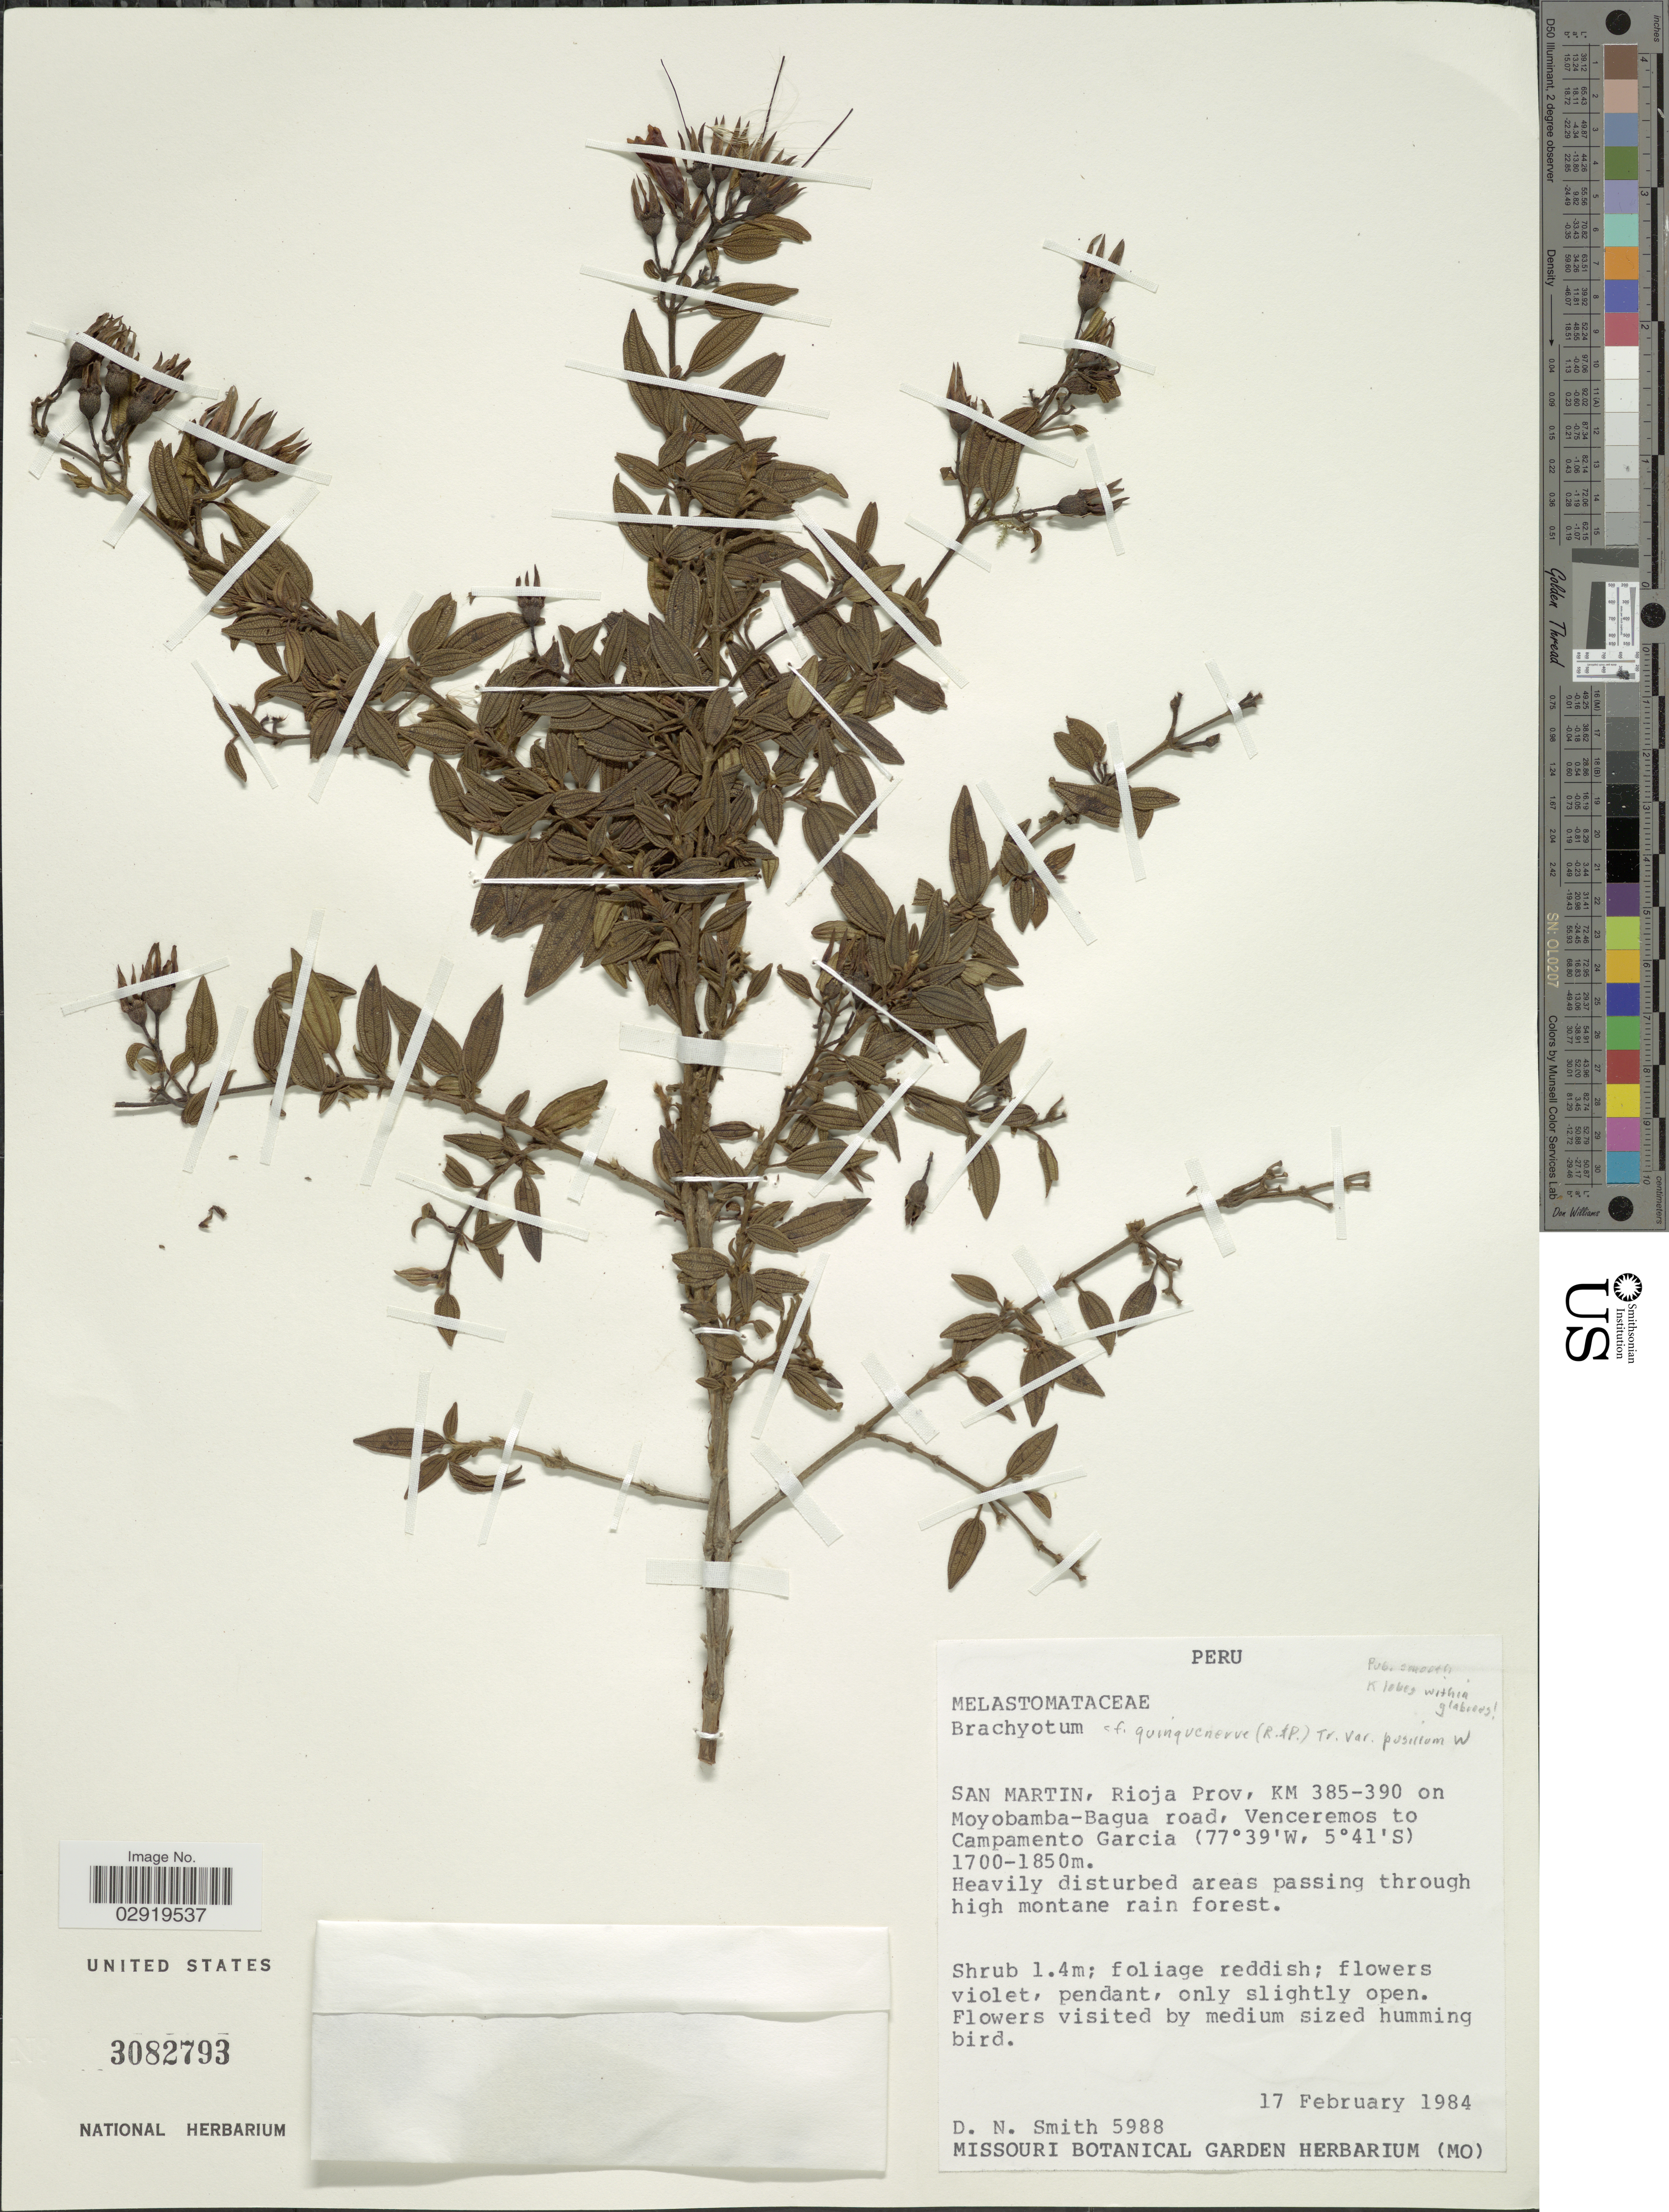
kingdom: Plantae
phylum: Tracheophyta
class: Magnoliopsida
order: Myrtales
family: Melastomataceae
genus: Brachyotum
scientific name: Brachyotum sp.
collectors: D. Smith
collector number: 5988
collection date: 1984-02-17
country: Peru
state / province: San Martín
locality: Rioja Prov, Km 385-390 on Moyobamba-Bagua road, Venceremos to Campamento Garcia.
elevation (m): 1700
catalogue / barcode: US 3082793